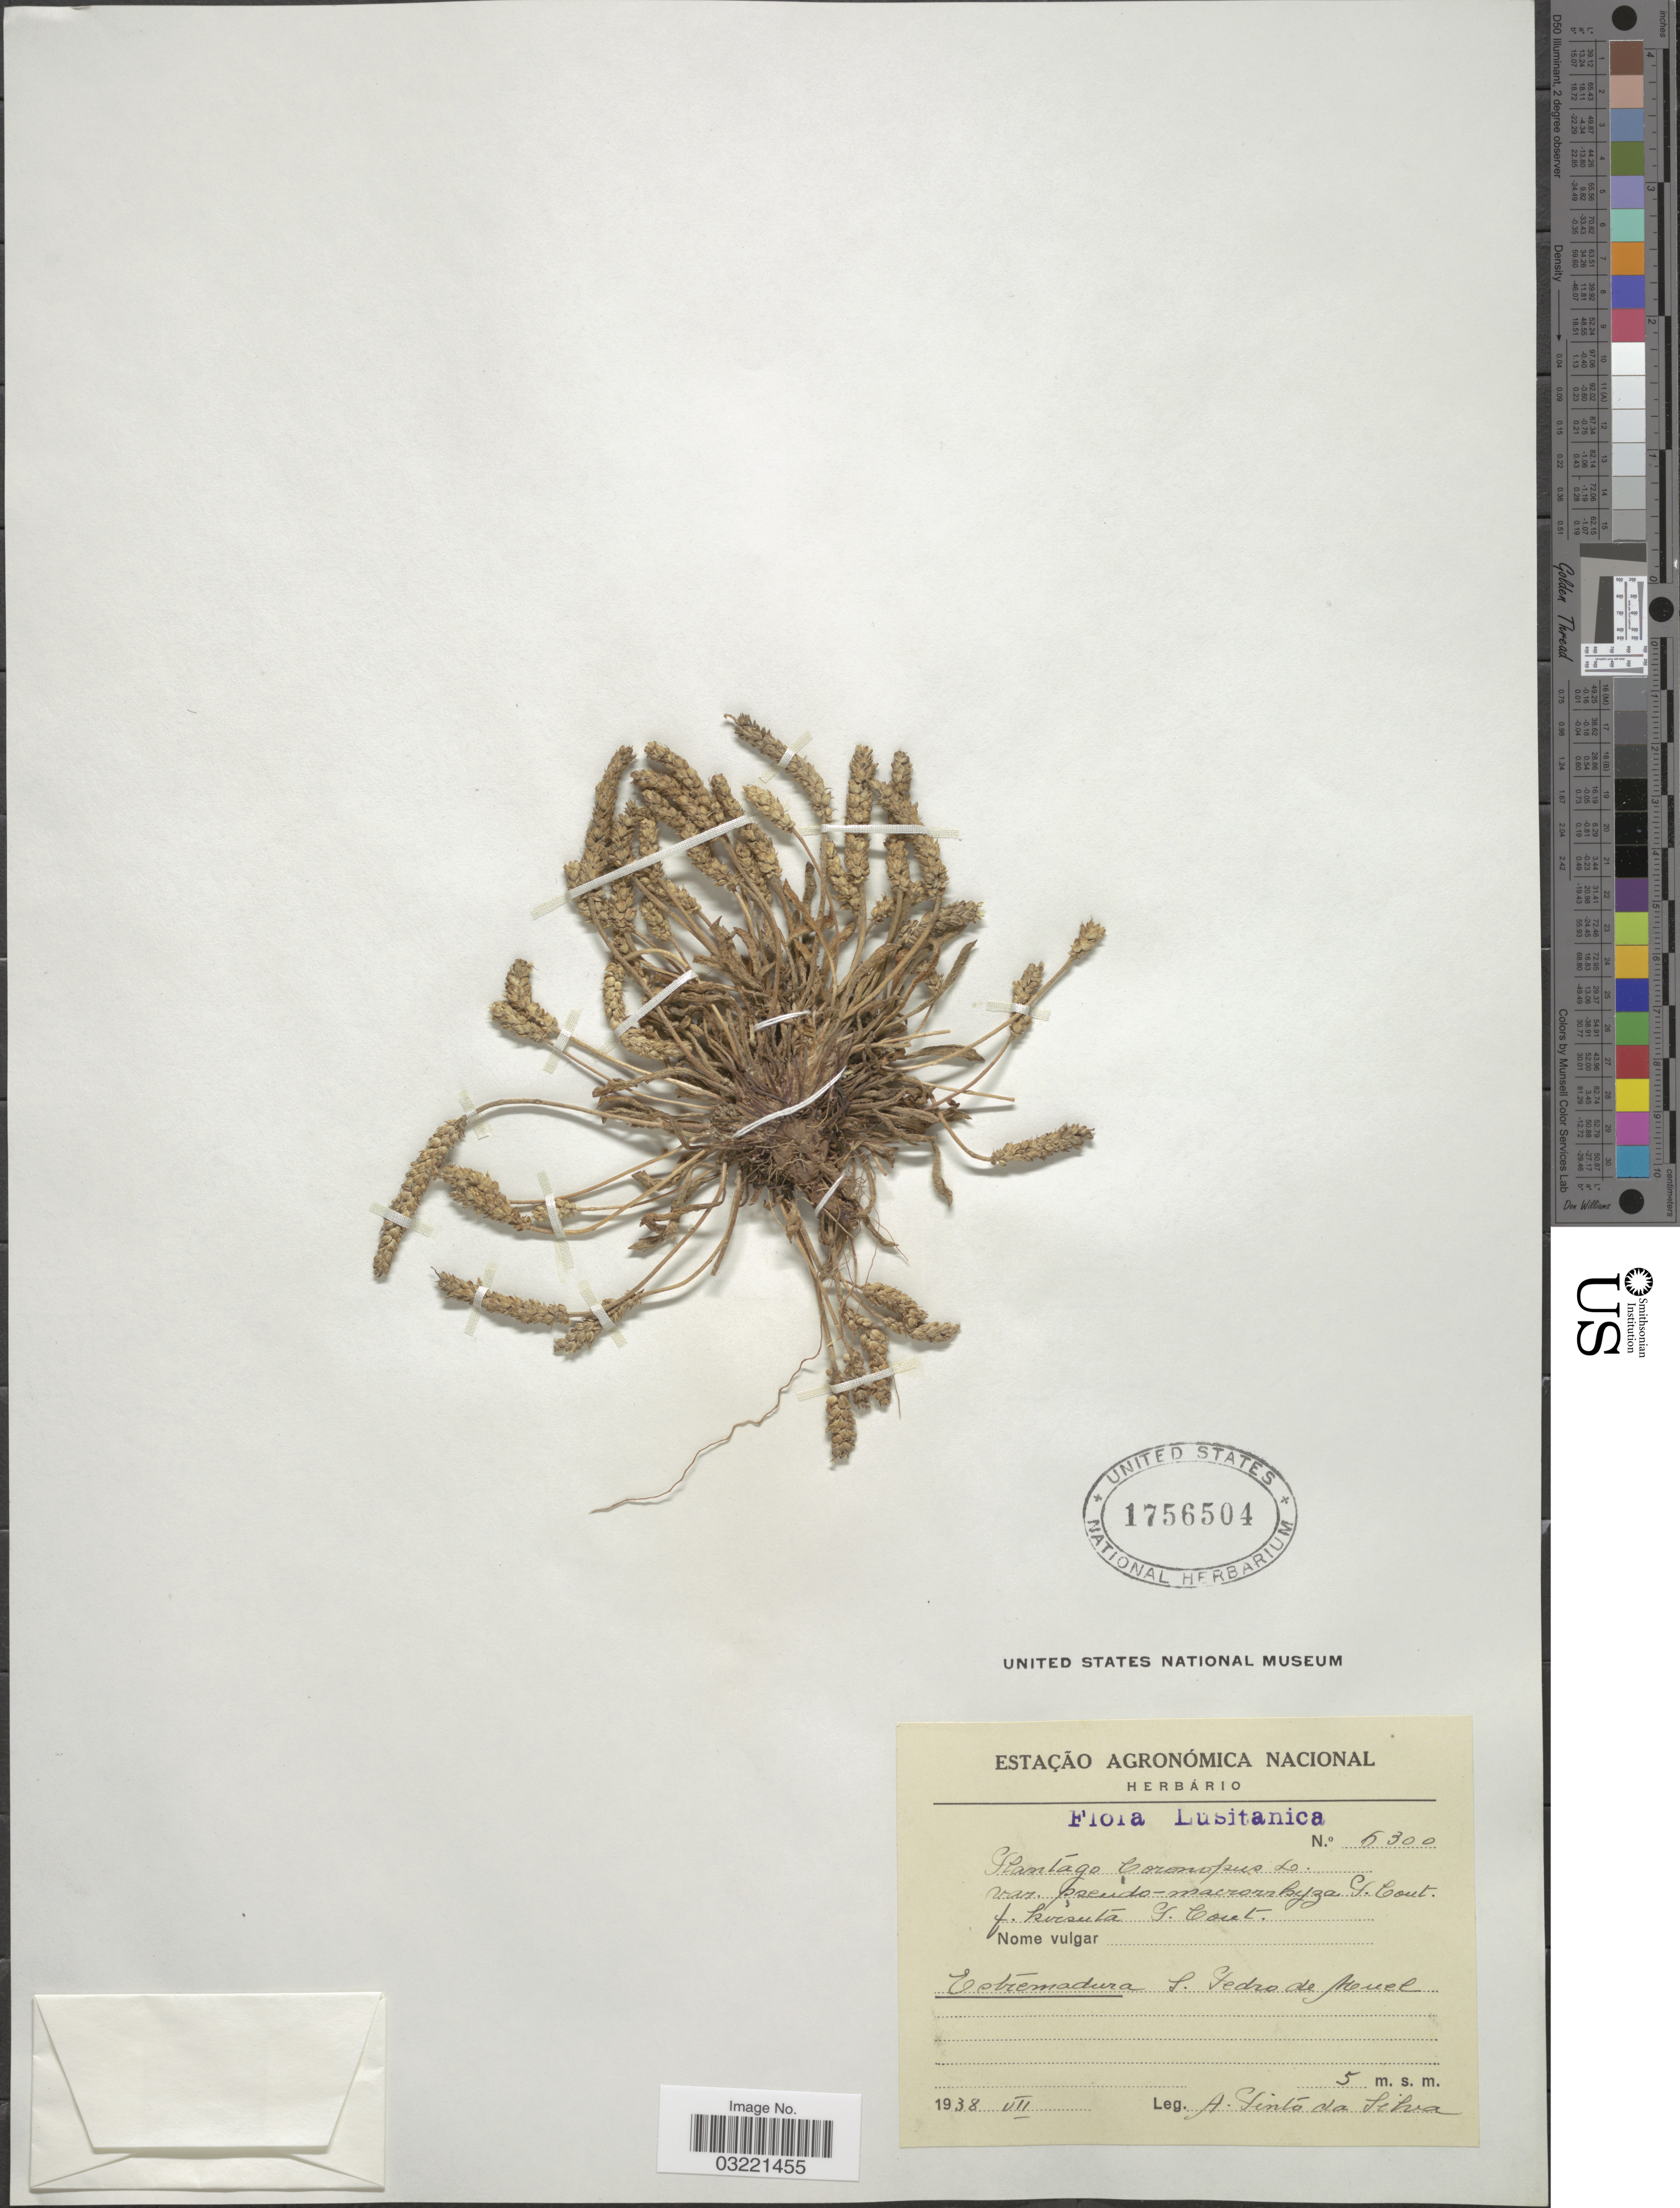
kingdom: Plantae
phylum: Tracheophyta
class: Magnoliopsida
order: Lamiales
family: Plantaginaceae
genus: Plantago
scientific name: Plantago coronopus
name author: L.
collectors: A. Pinto da Silva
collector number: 5300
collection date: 1938-07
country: Portugal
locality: Lusitanica, Estremadura S. Pedro de Muel.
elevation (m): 5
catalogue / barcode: US 1756504